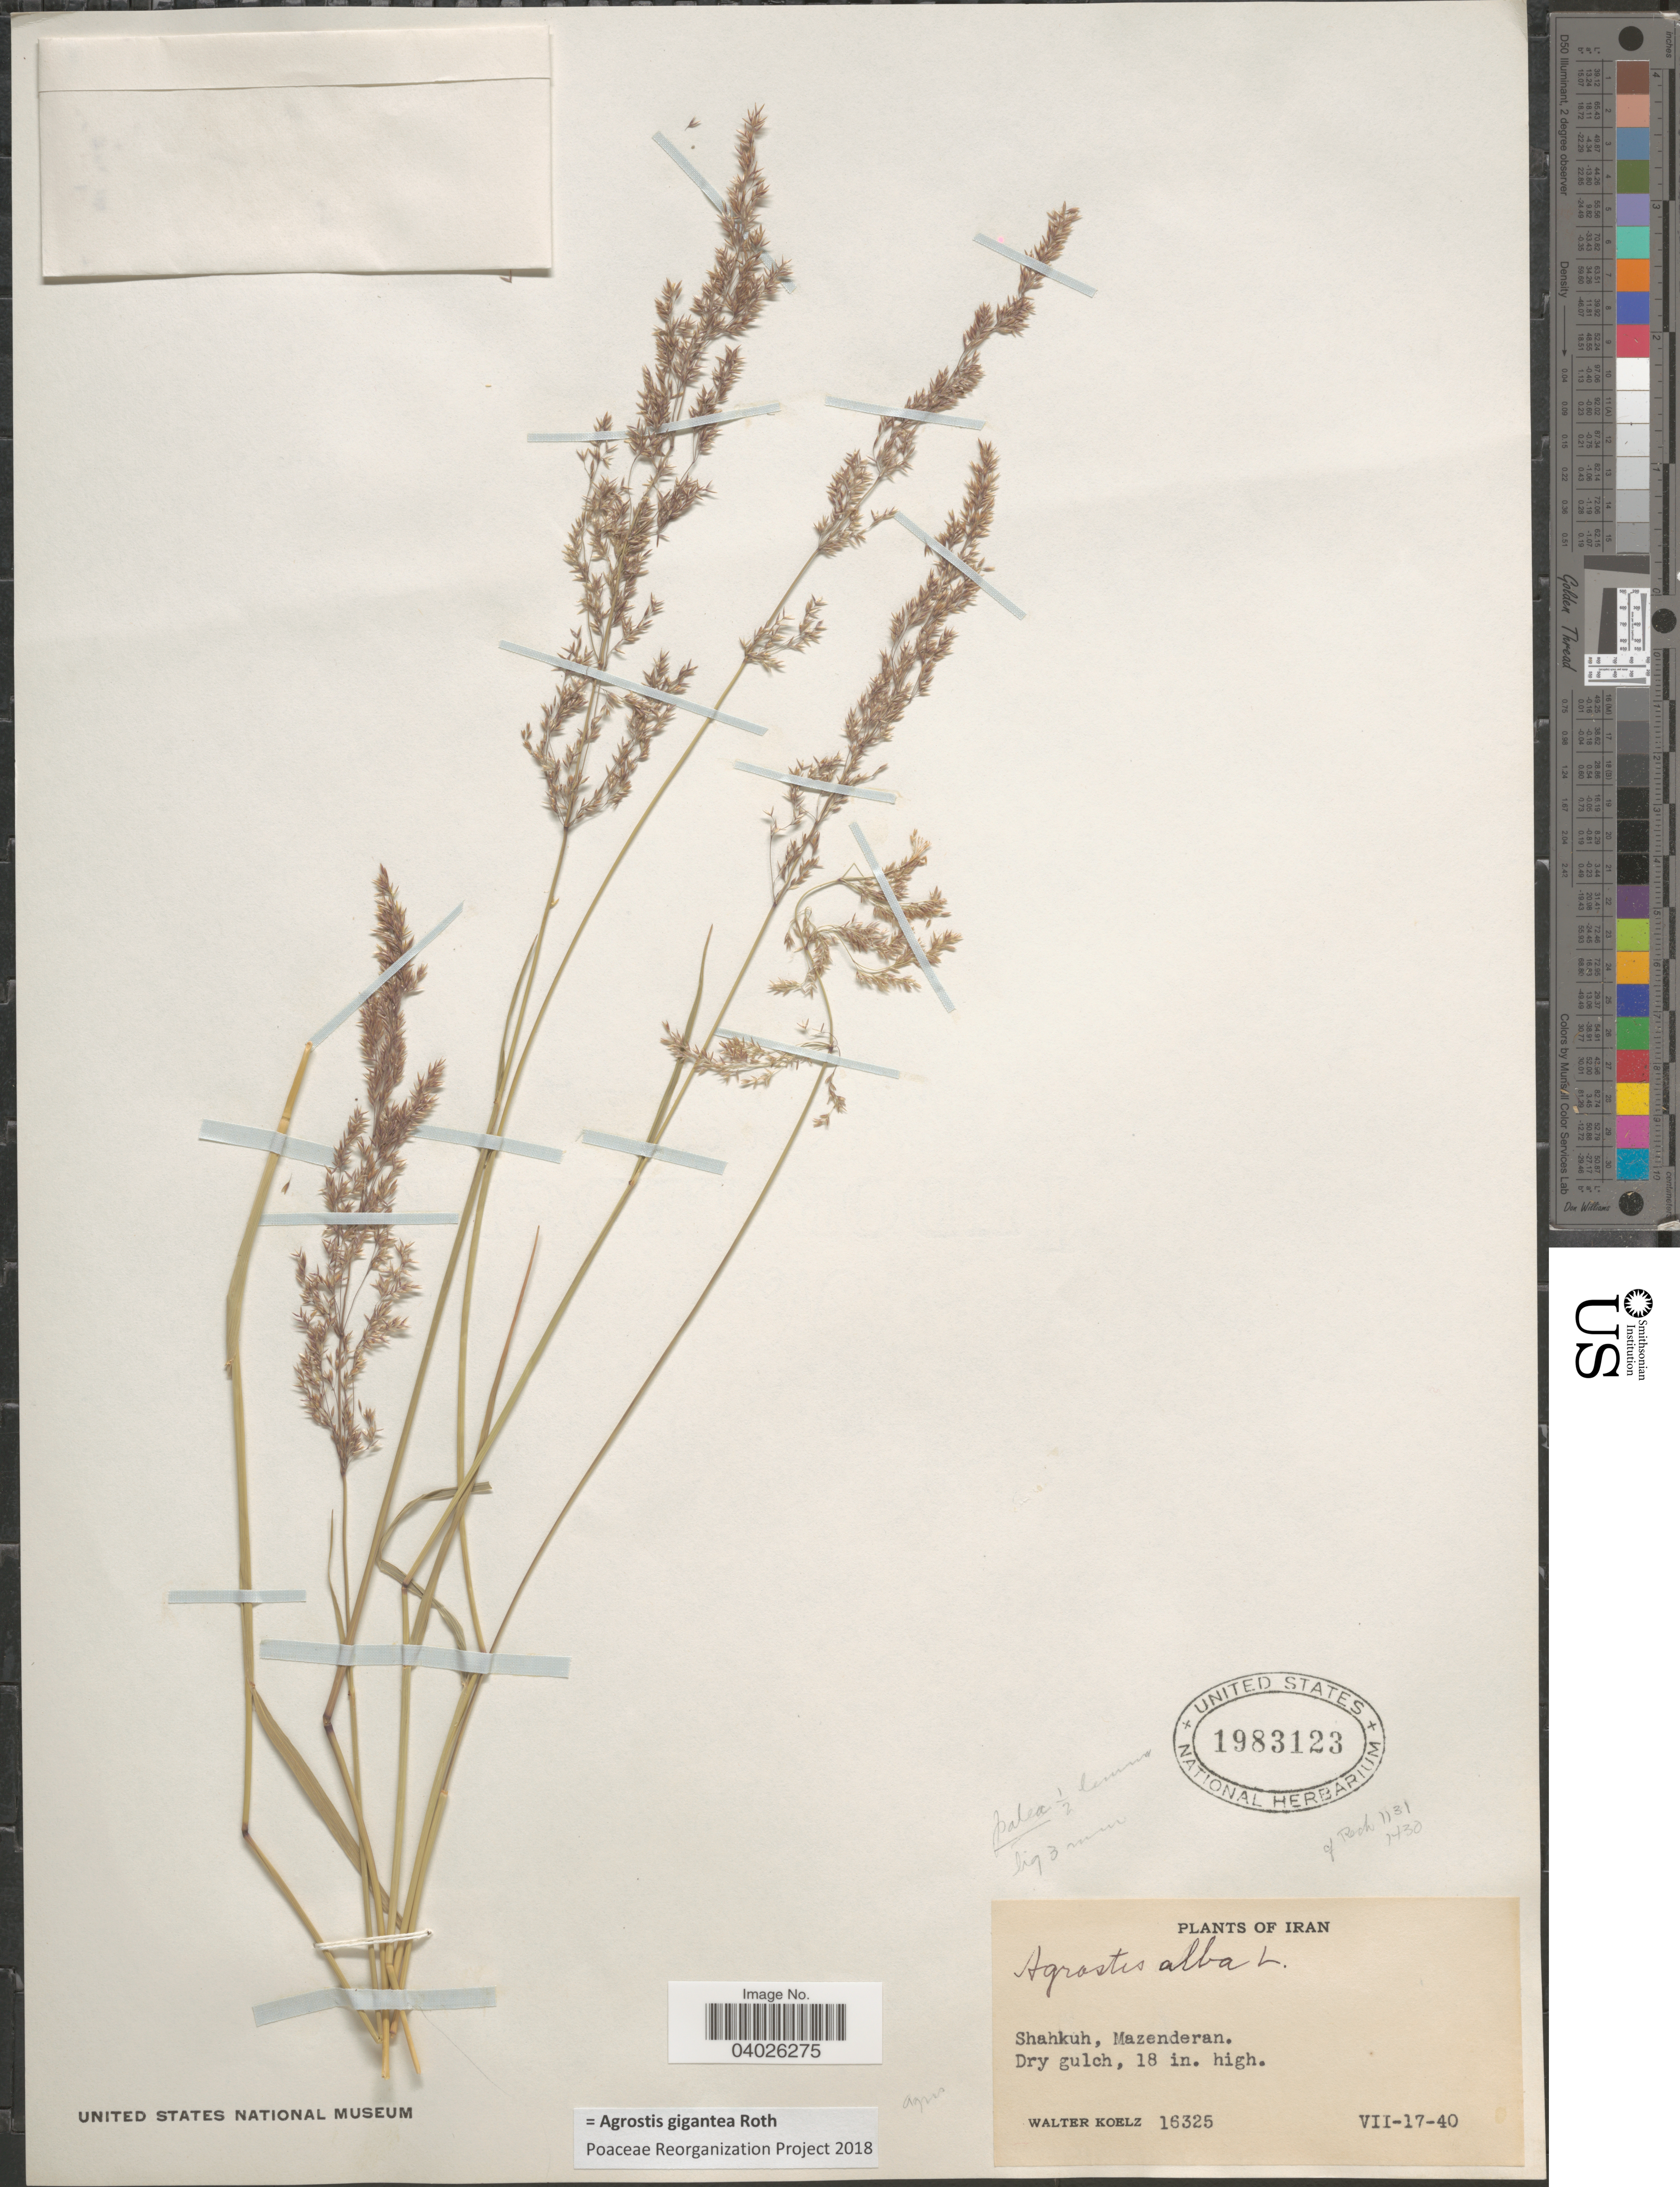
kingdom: Plantae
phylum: Tracheophyta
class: Liliopsida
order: Poales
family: Poaceae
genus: Agrostis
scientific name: Agrostis gigantea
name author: Roth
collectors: W. N. Koelz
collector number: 16325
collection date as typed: Transcribed d/m/y: 17/7/40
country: Iran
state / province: Mazandaran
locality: Shahkuh, Mazenderan.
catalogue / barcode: US 1983123